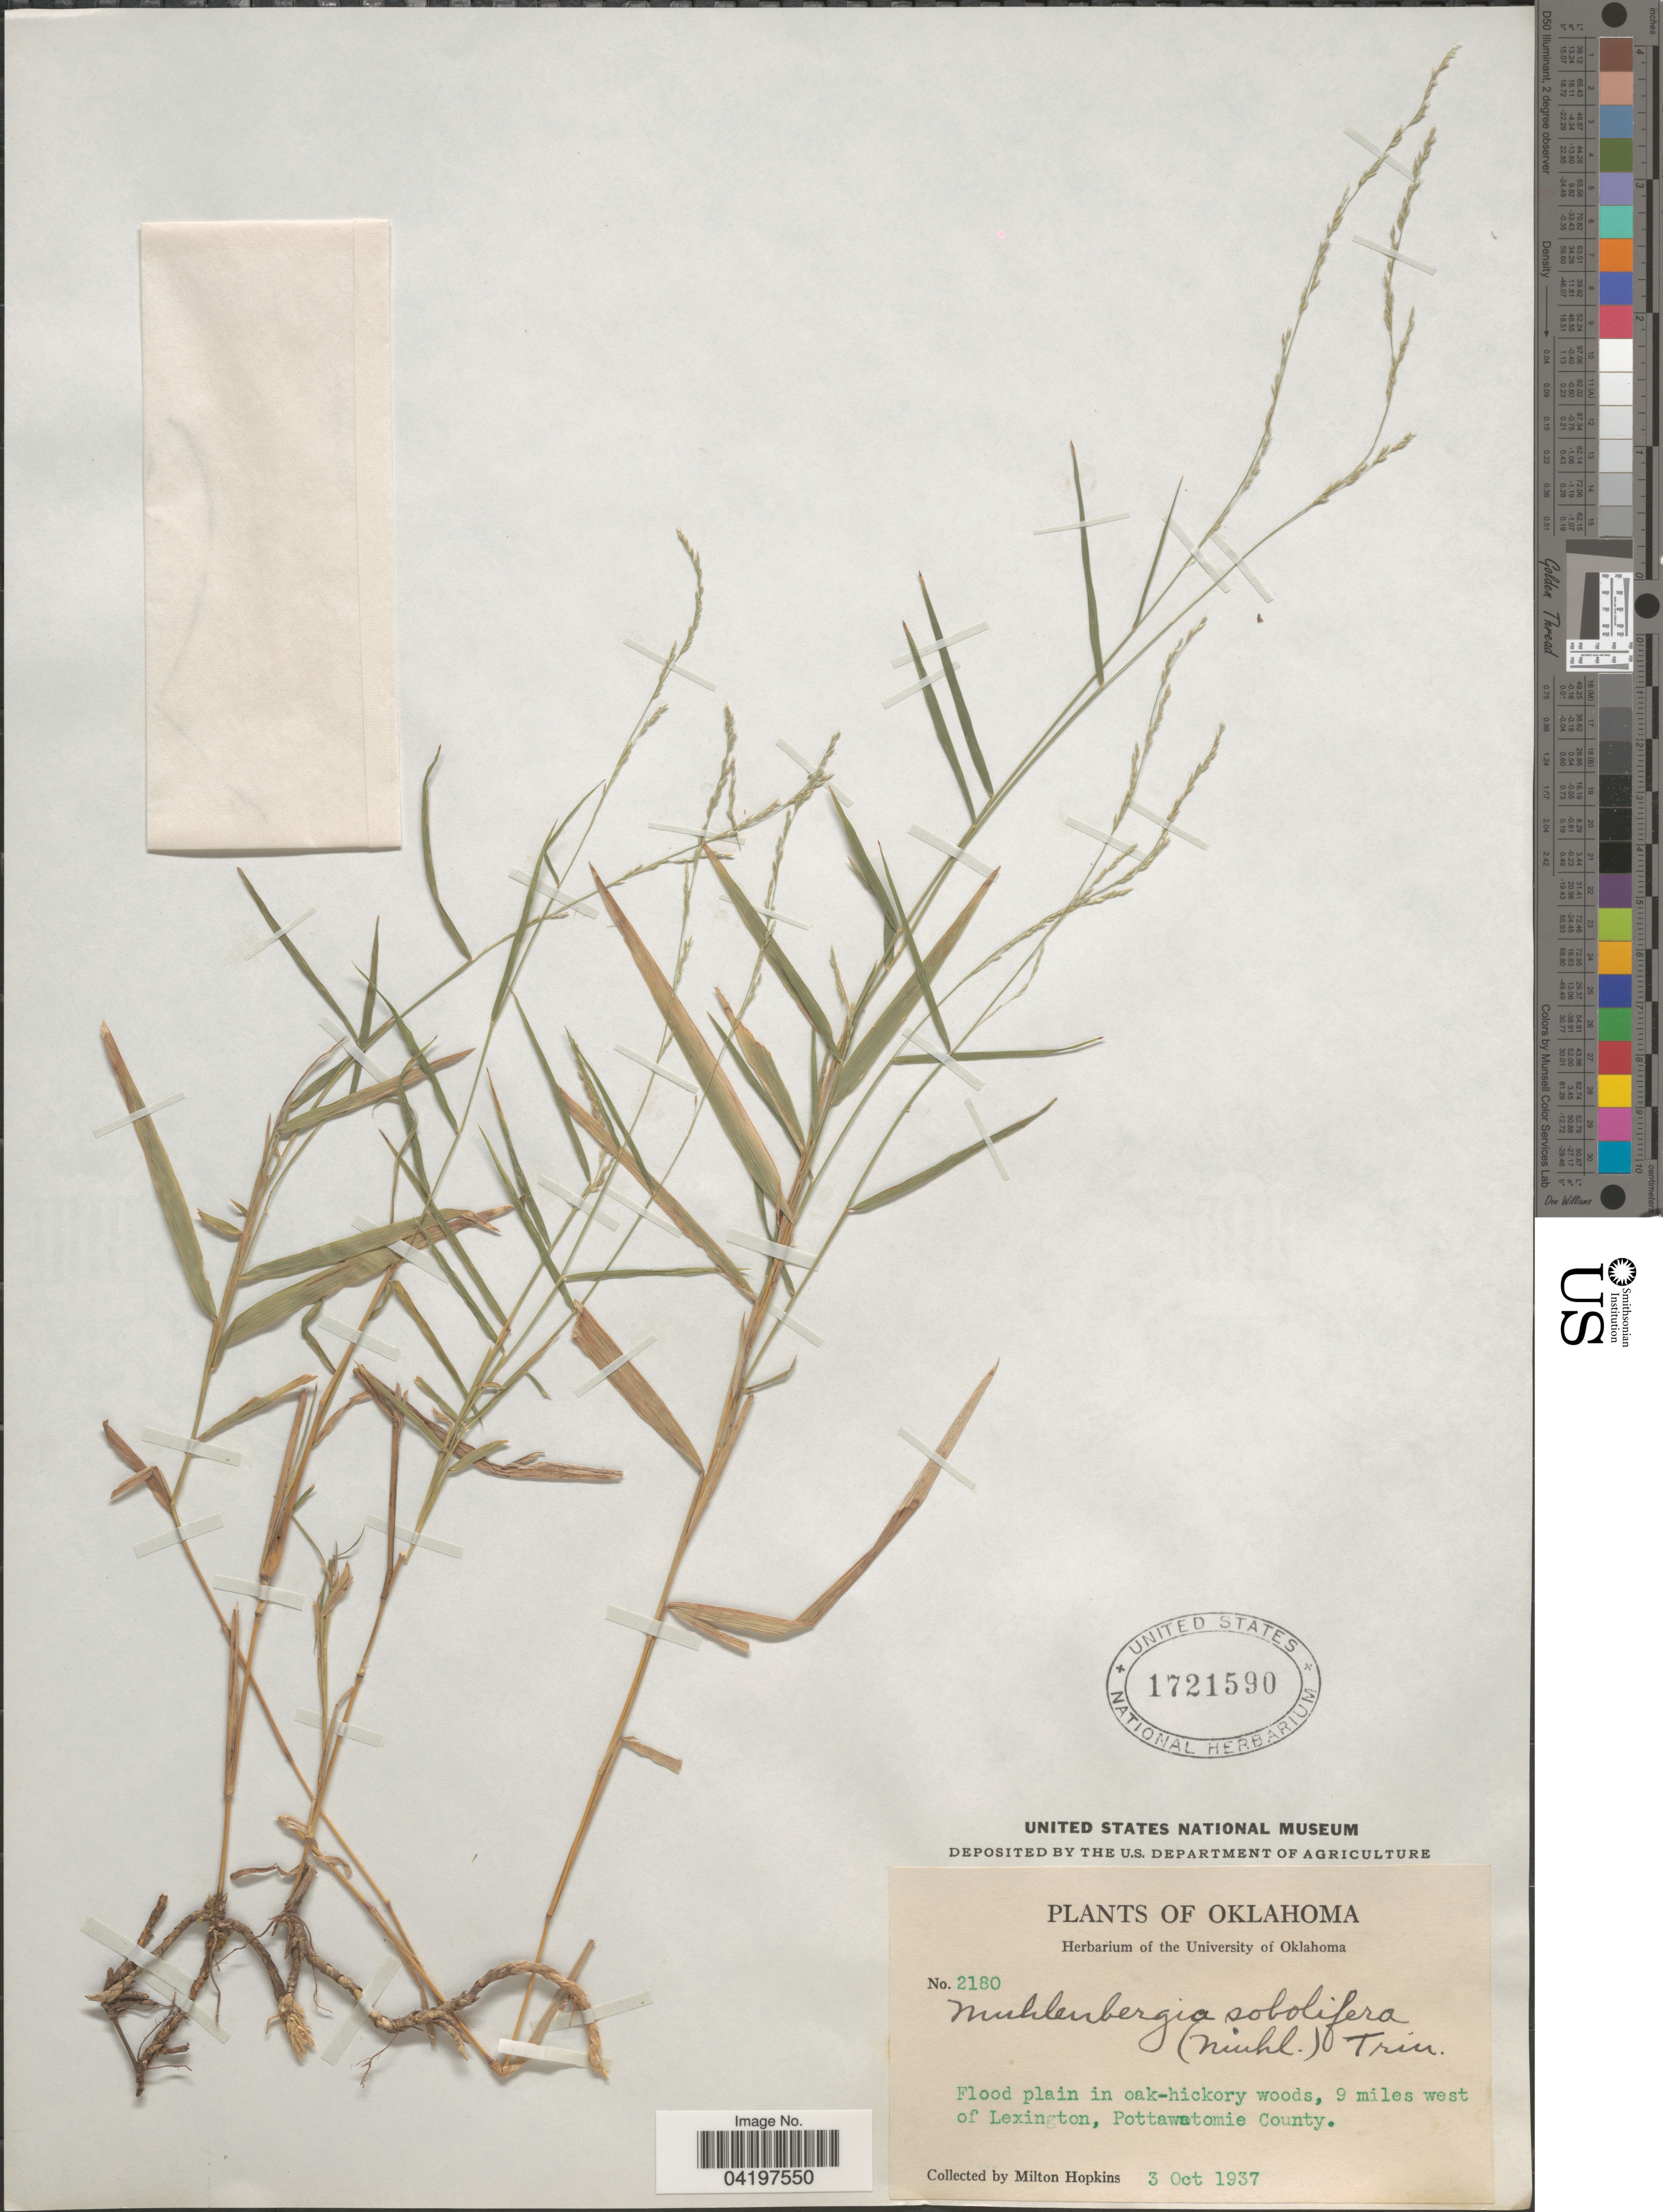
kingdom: Plantae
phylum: Tracheophyta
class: Liliopsida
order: Poales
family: Poaceae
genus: Muhlenbergia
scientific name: Muhlenbergia sobolifera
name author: (Muhl. ex Willd.) Trin.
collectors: M. Hopkins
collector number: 2180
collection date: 1937-10-03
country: United States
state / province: Oklahoma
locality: Flood plain in oak-hickory woods, 9 miles west of Lexington, Pottawatomie County.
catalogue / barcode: US 1721590